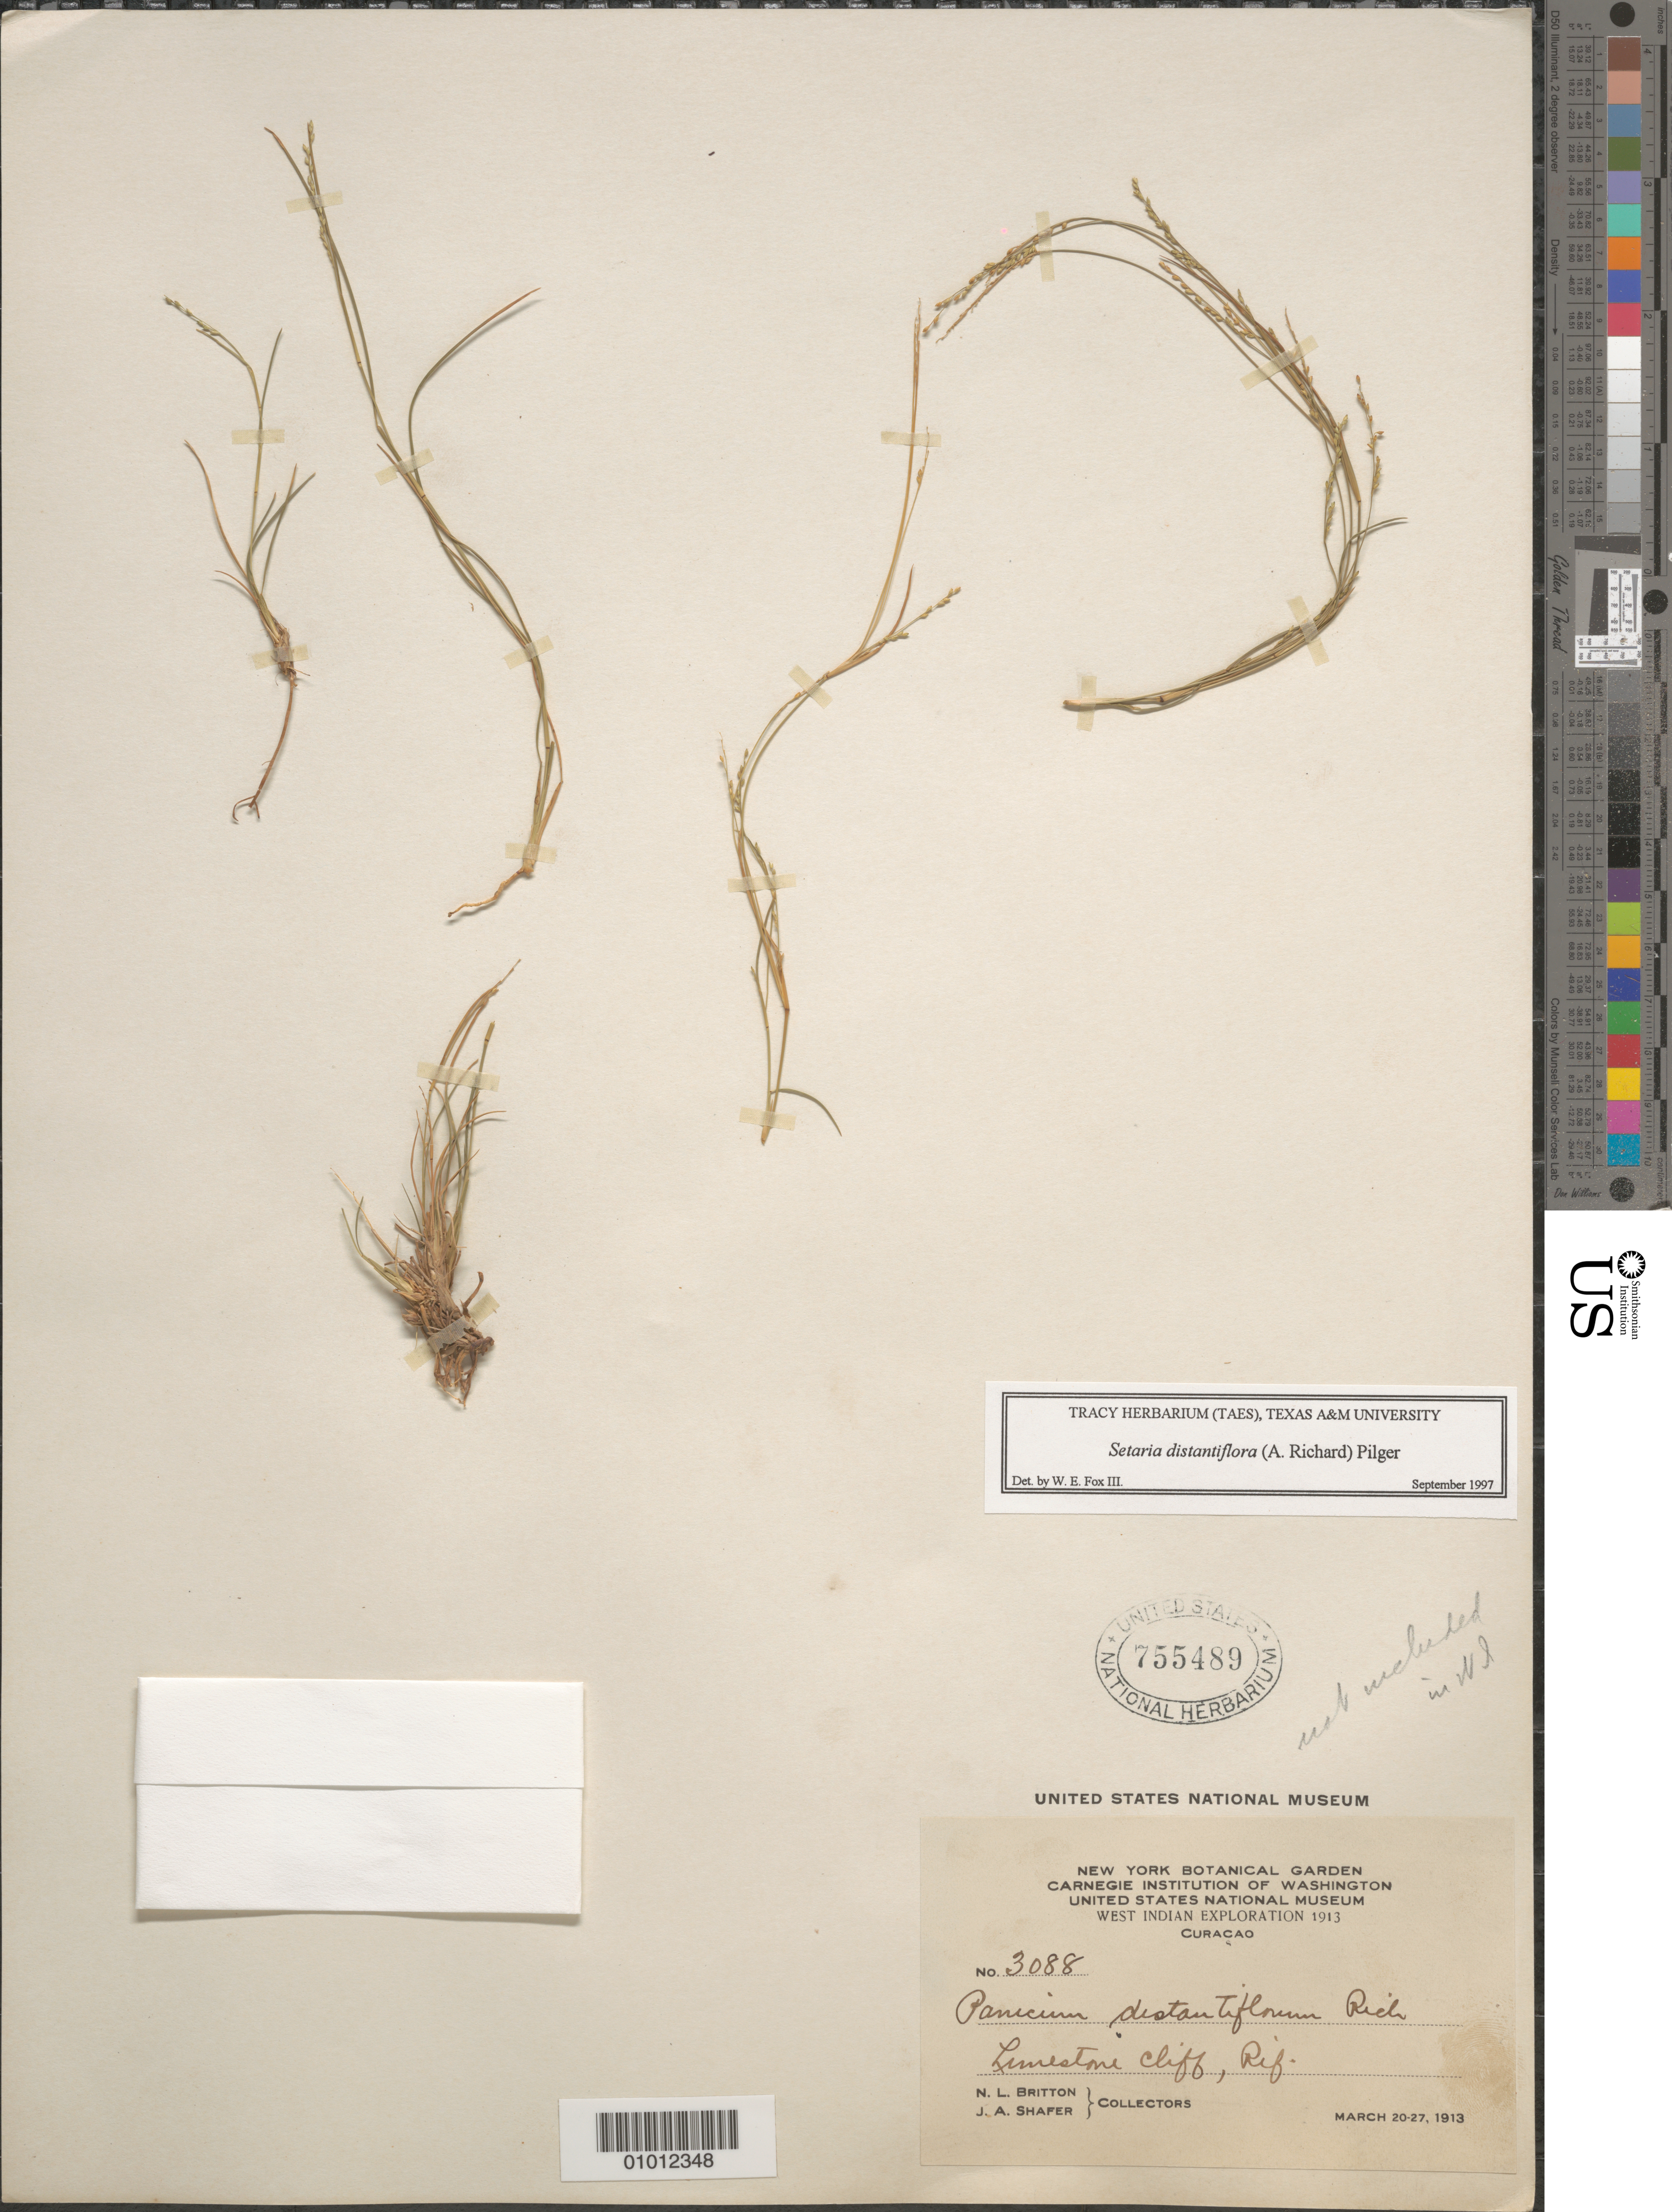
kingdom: Plantae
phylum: Tracheophyta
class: Liliopsida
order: Poales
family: Poaceae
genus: Setaria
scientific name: Setaria distantiflora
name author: (A. Rich.) Pilg.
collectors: N. Britton & J. A. Shafer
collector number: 3088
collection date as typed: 20 Mar 1913 to 27 Mar 1913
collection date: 1913-03-20/1913-03-27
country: Curaçao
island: Curaçao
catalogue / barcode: US 755489